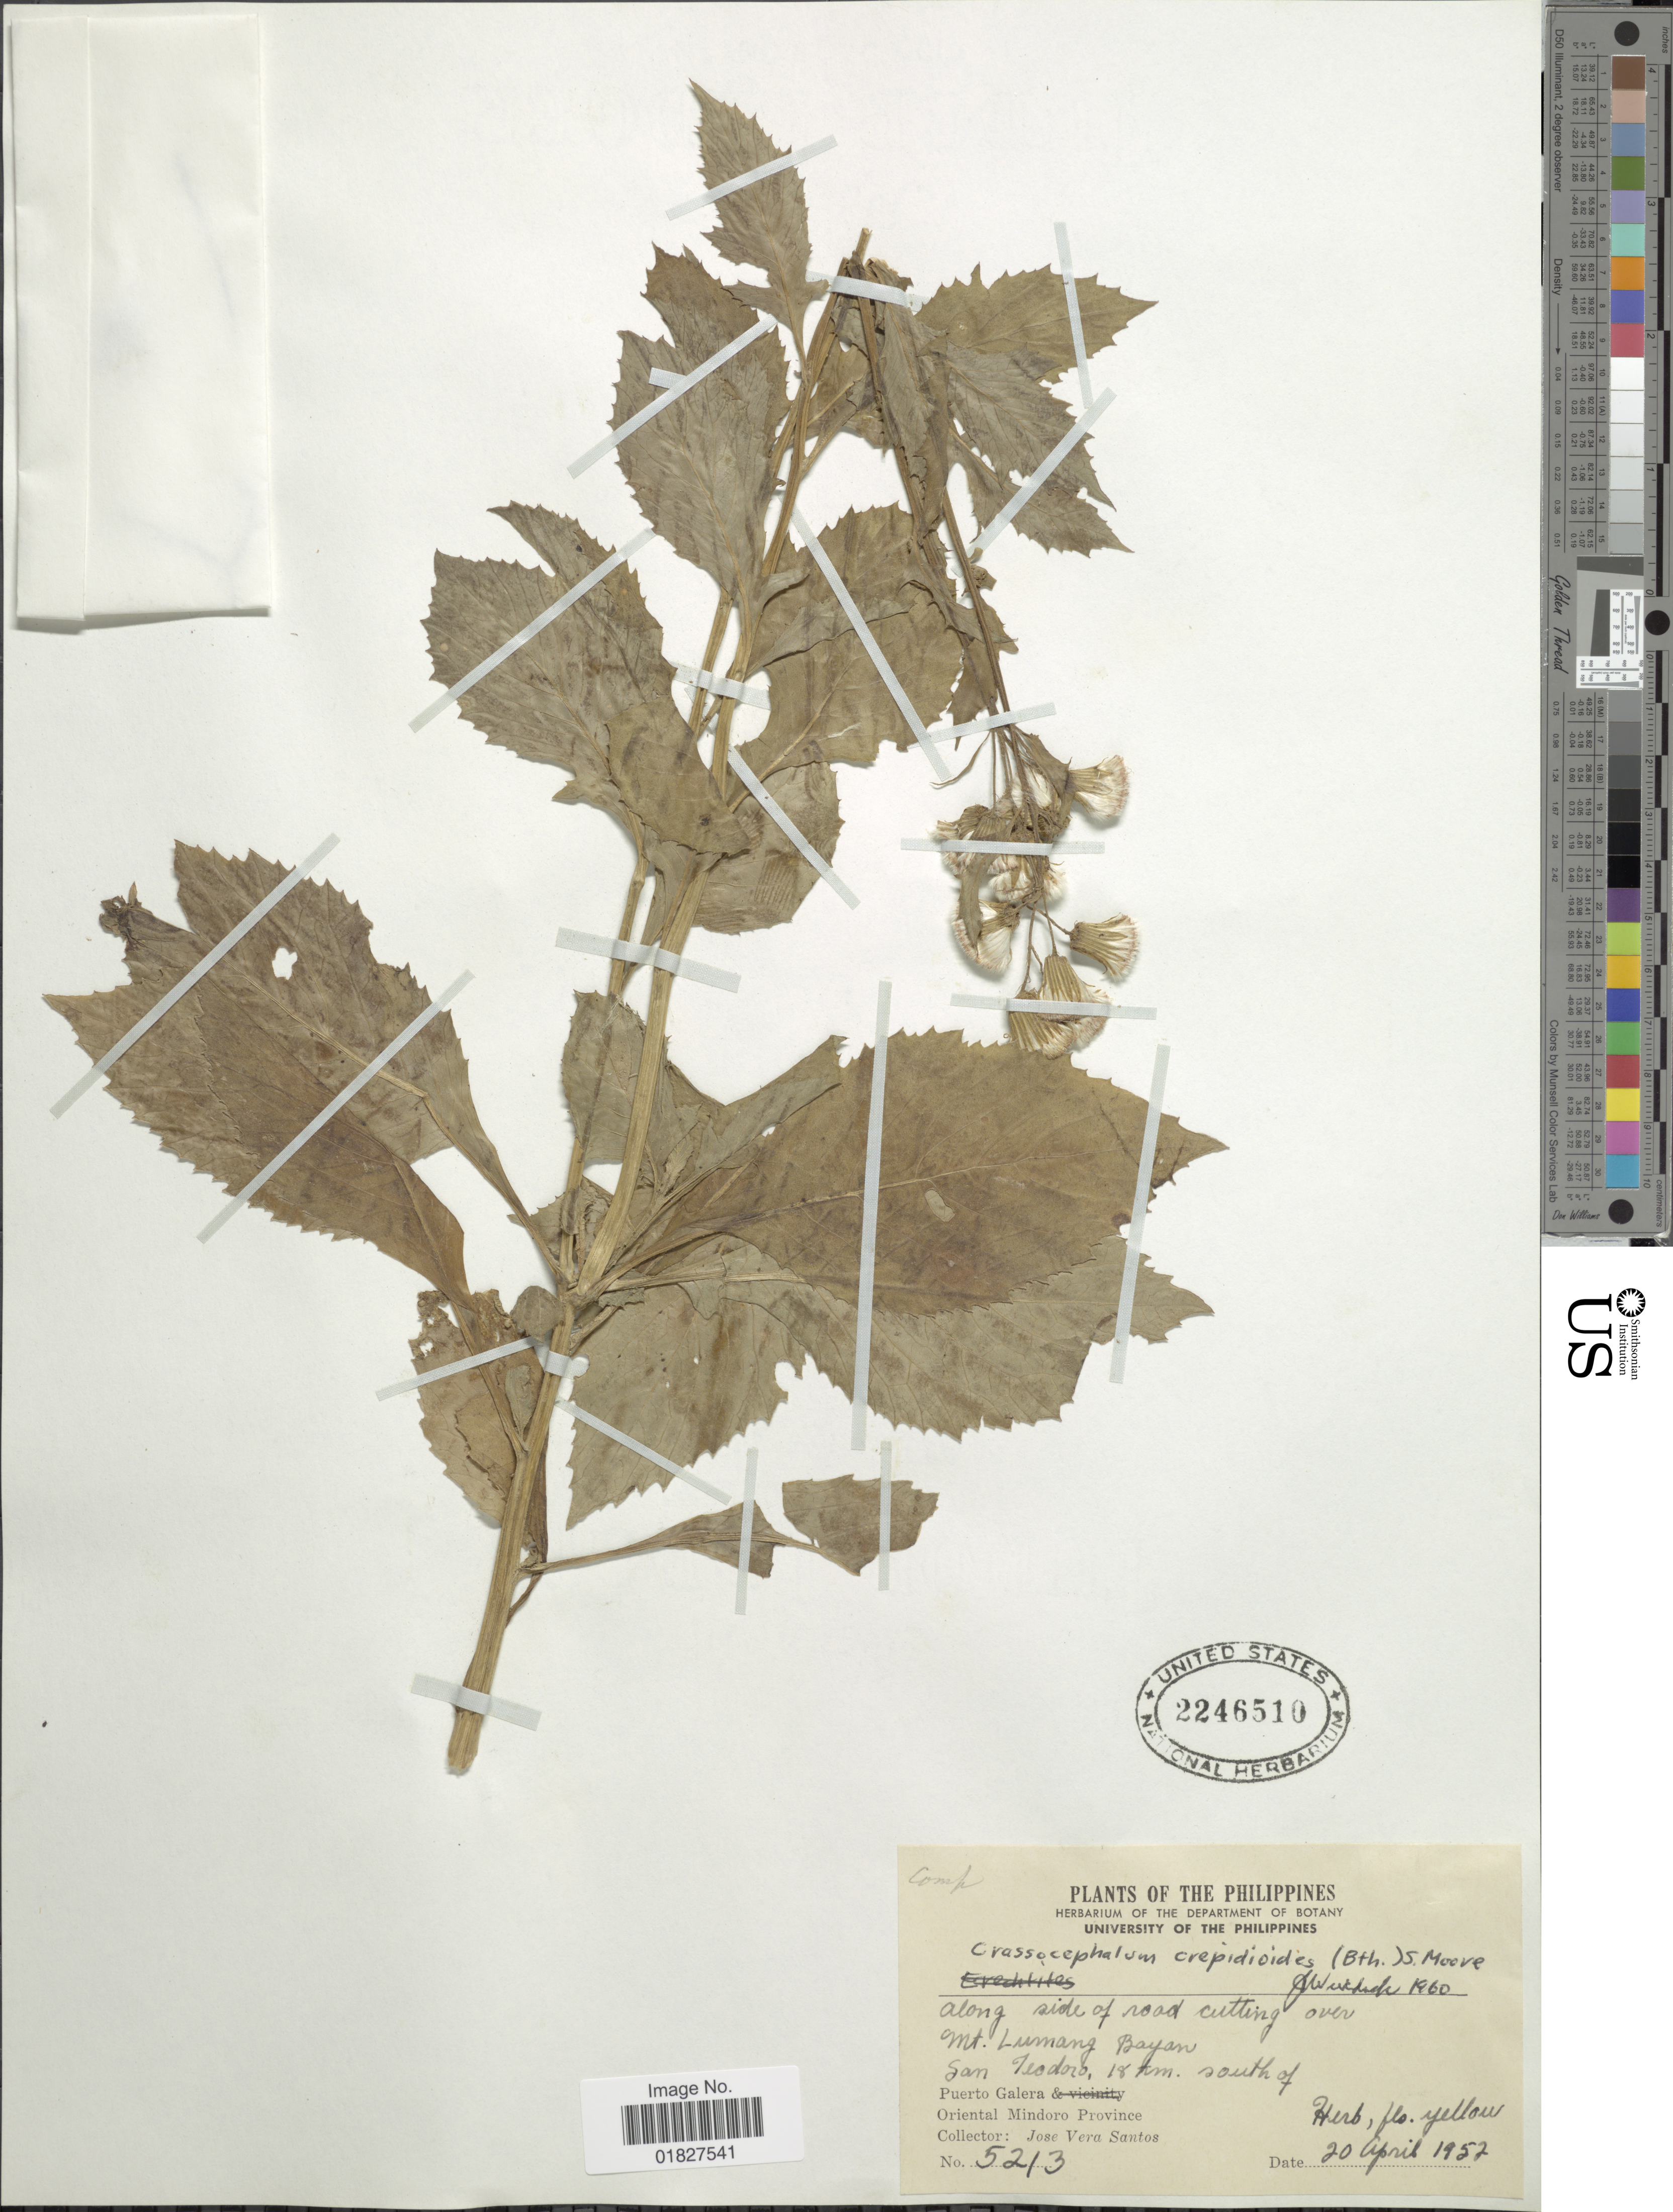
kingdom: Plantae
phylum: Tracheophyta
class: Magnoliopsida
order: Asterales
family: Asteraceae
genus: Crassocephalum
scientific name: Crassocephalum crepidioides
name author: (Benth.) S. Moore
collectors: J. Santos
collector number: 5213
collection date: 1952-04-20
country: Philippines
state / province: Mimaropa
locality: Mt. Lumang Bayan , San Teodoro, 18 km south of Puerto Galera, Oriental Mindoro Province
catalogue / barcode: US 2246510